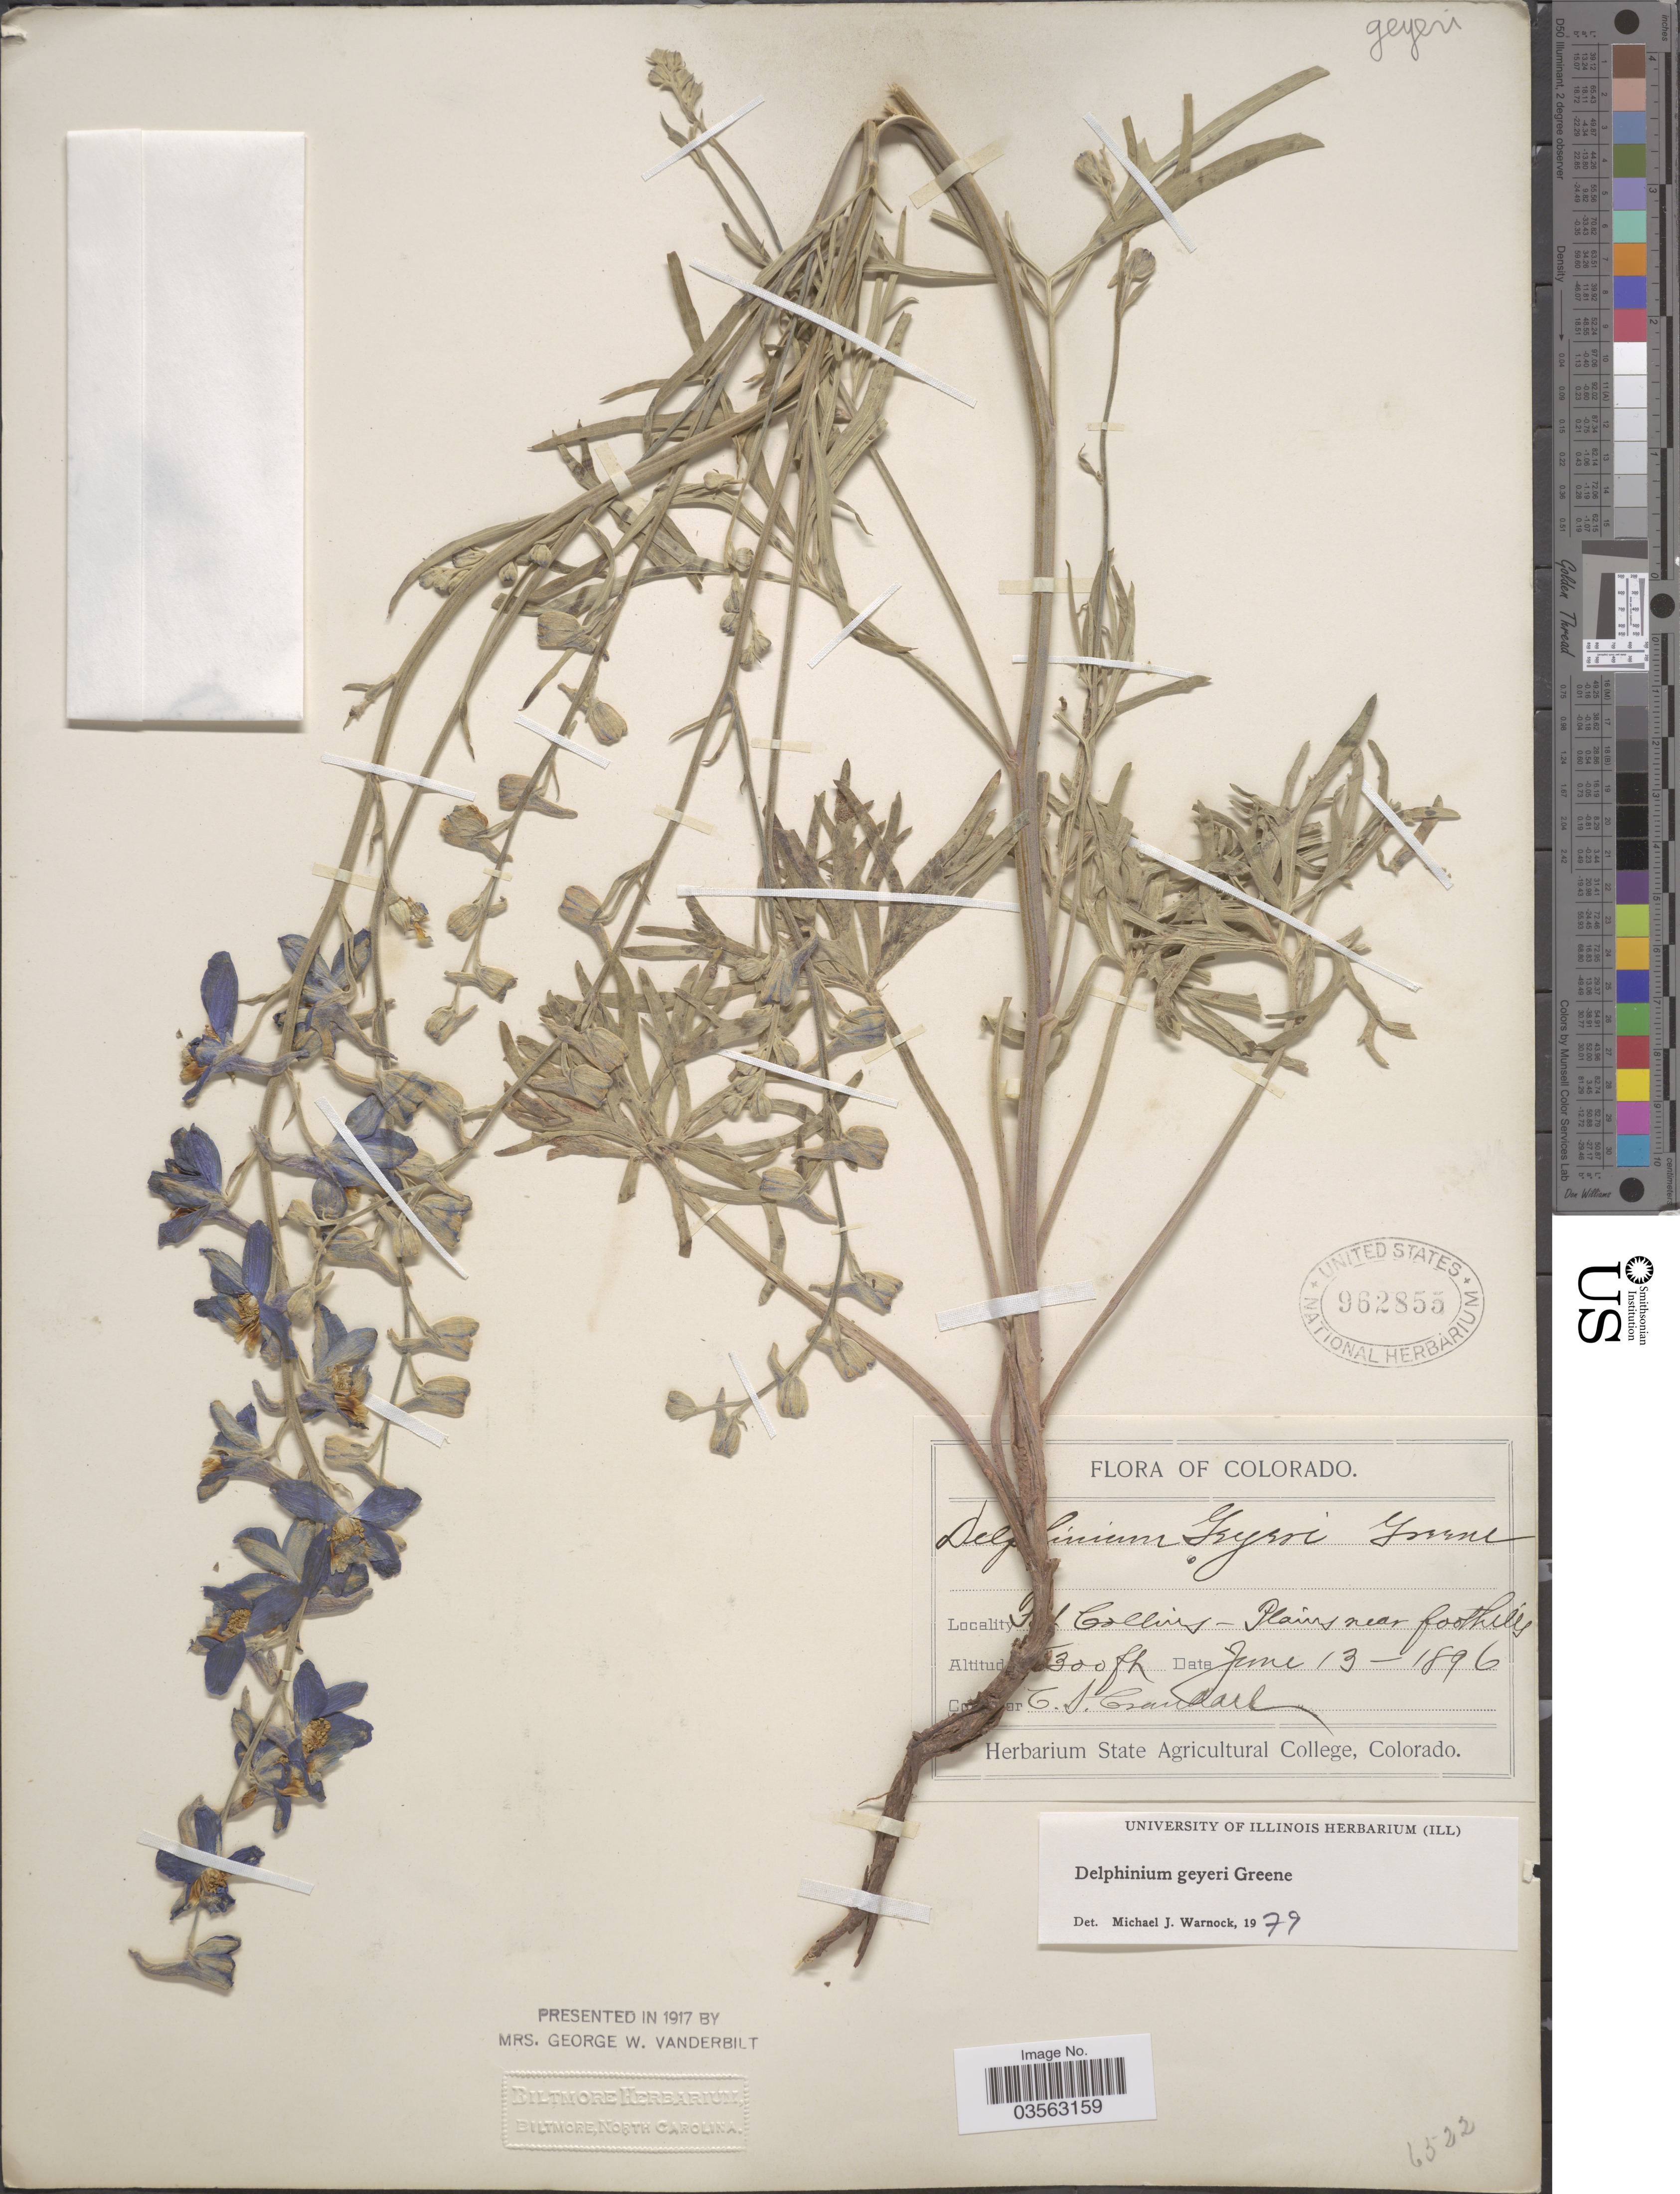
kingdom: Plantae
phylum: Tracheophyta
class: Magnoliopsida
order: Ranunculales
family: Ranunculaceae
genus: Delphinium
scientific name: Delphinium geyeri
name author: Greene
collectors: C. Crandall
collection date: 1896-06-13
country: United States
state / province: Colorado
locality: Ft Collins-Plains near foothills.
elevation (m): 396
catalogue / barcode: US 962855